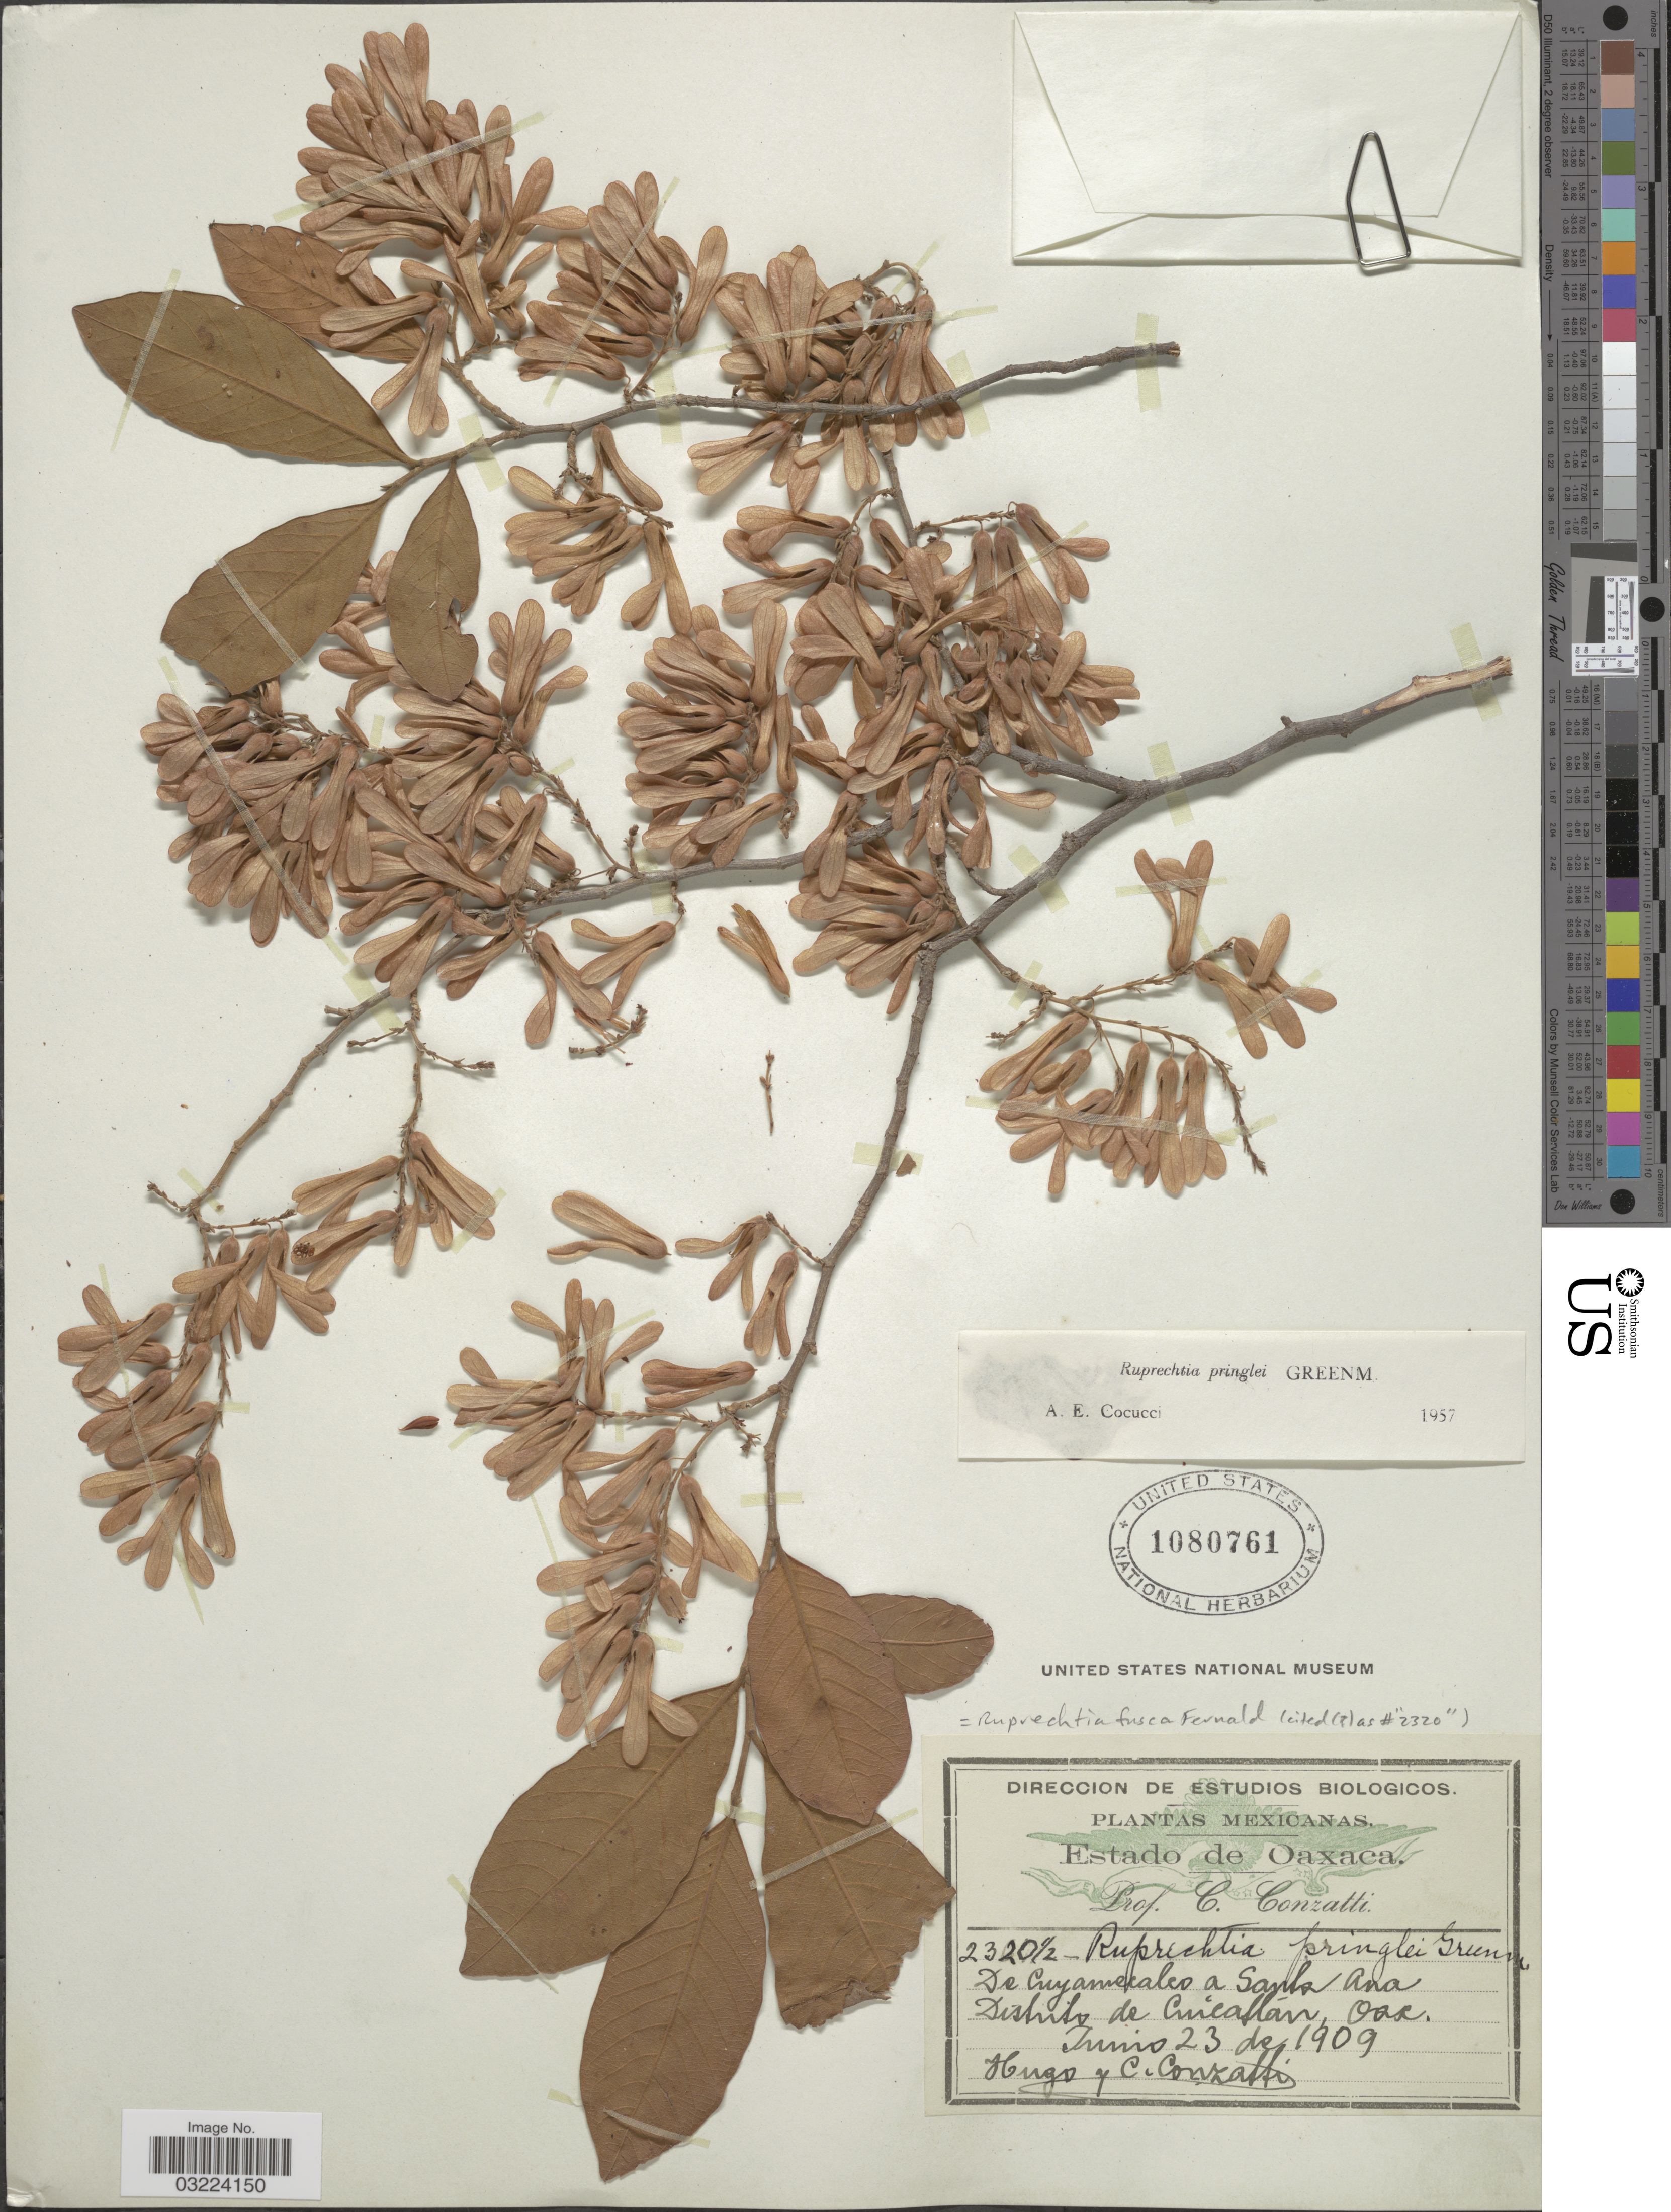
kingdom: Plantae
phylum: Tracheophyta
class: Magnoliopsida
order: Caryophyllales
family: Polygonaceae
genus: Ruprechtia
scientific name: Ruprechtia fusca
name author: Fernald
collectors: C. Conzatti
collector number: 2320½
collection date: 1909-06-23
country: Mexico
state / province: Oaxaca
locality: De Cuyamecalco a Santa Ana, Distrito de Cuicatlán.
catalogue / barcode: US 1080761